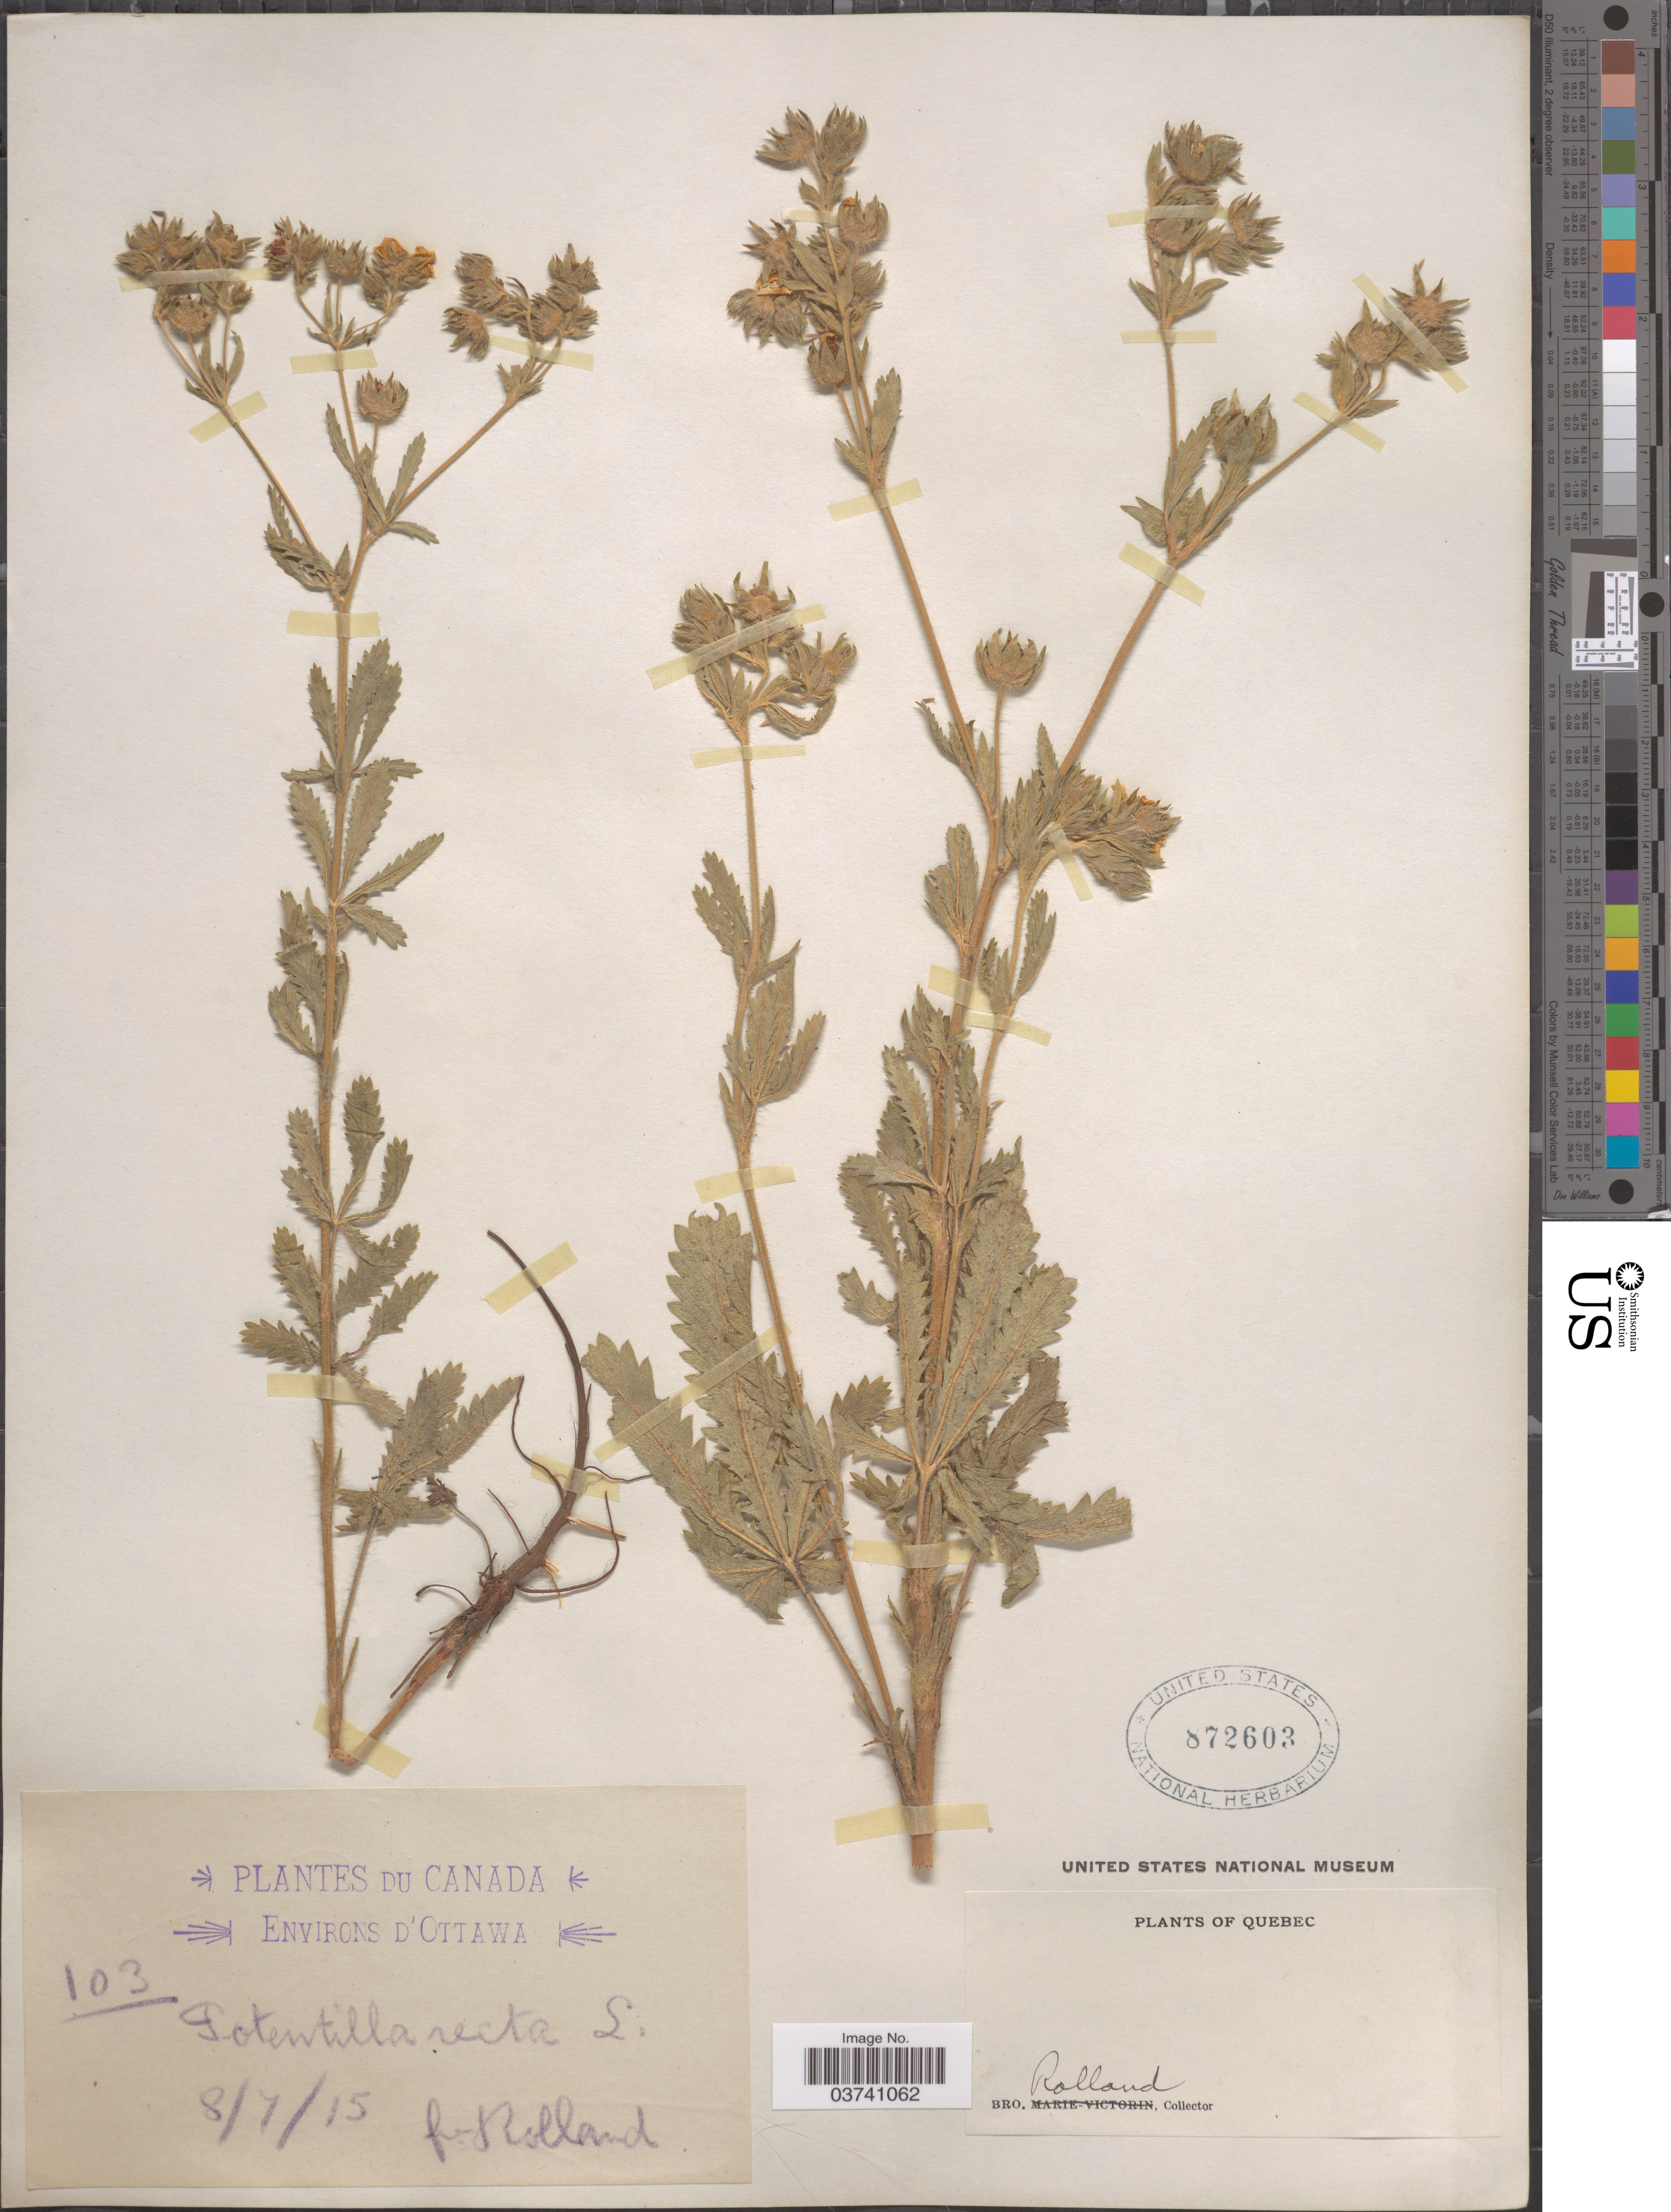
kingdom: Plantae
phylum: Tracheophyta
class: Magnoliopsida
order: Rosales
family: Rosaceae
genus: Potentilla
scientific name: Potentilla recta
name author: L.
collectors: B. Rolland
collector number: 103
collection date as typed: Transcribed d/m/y: 8/7/15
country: Canada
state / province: Quebec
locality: Environs D'Ottawa.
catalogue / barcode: US 872603